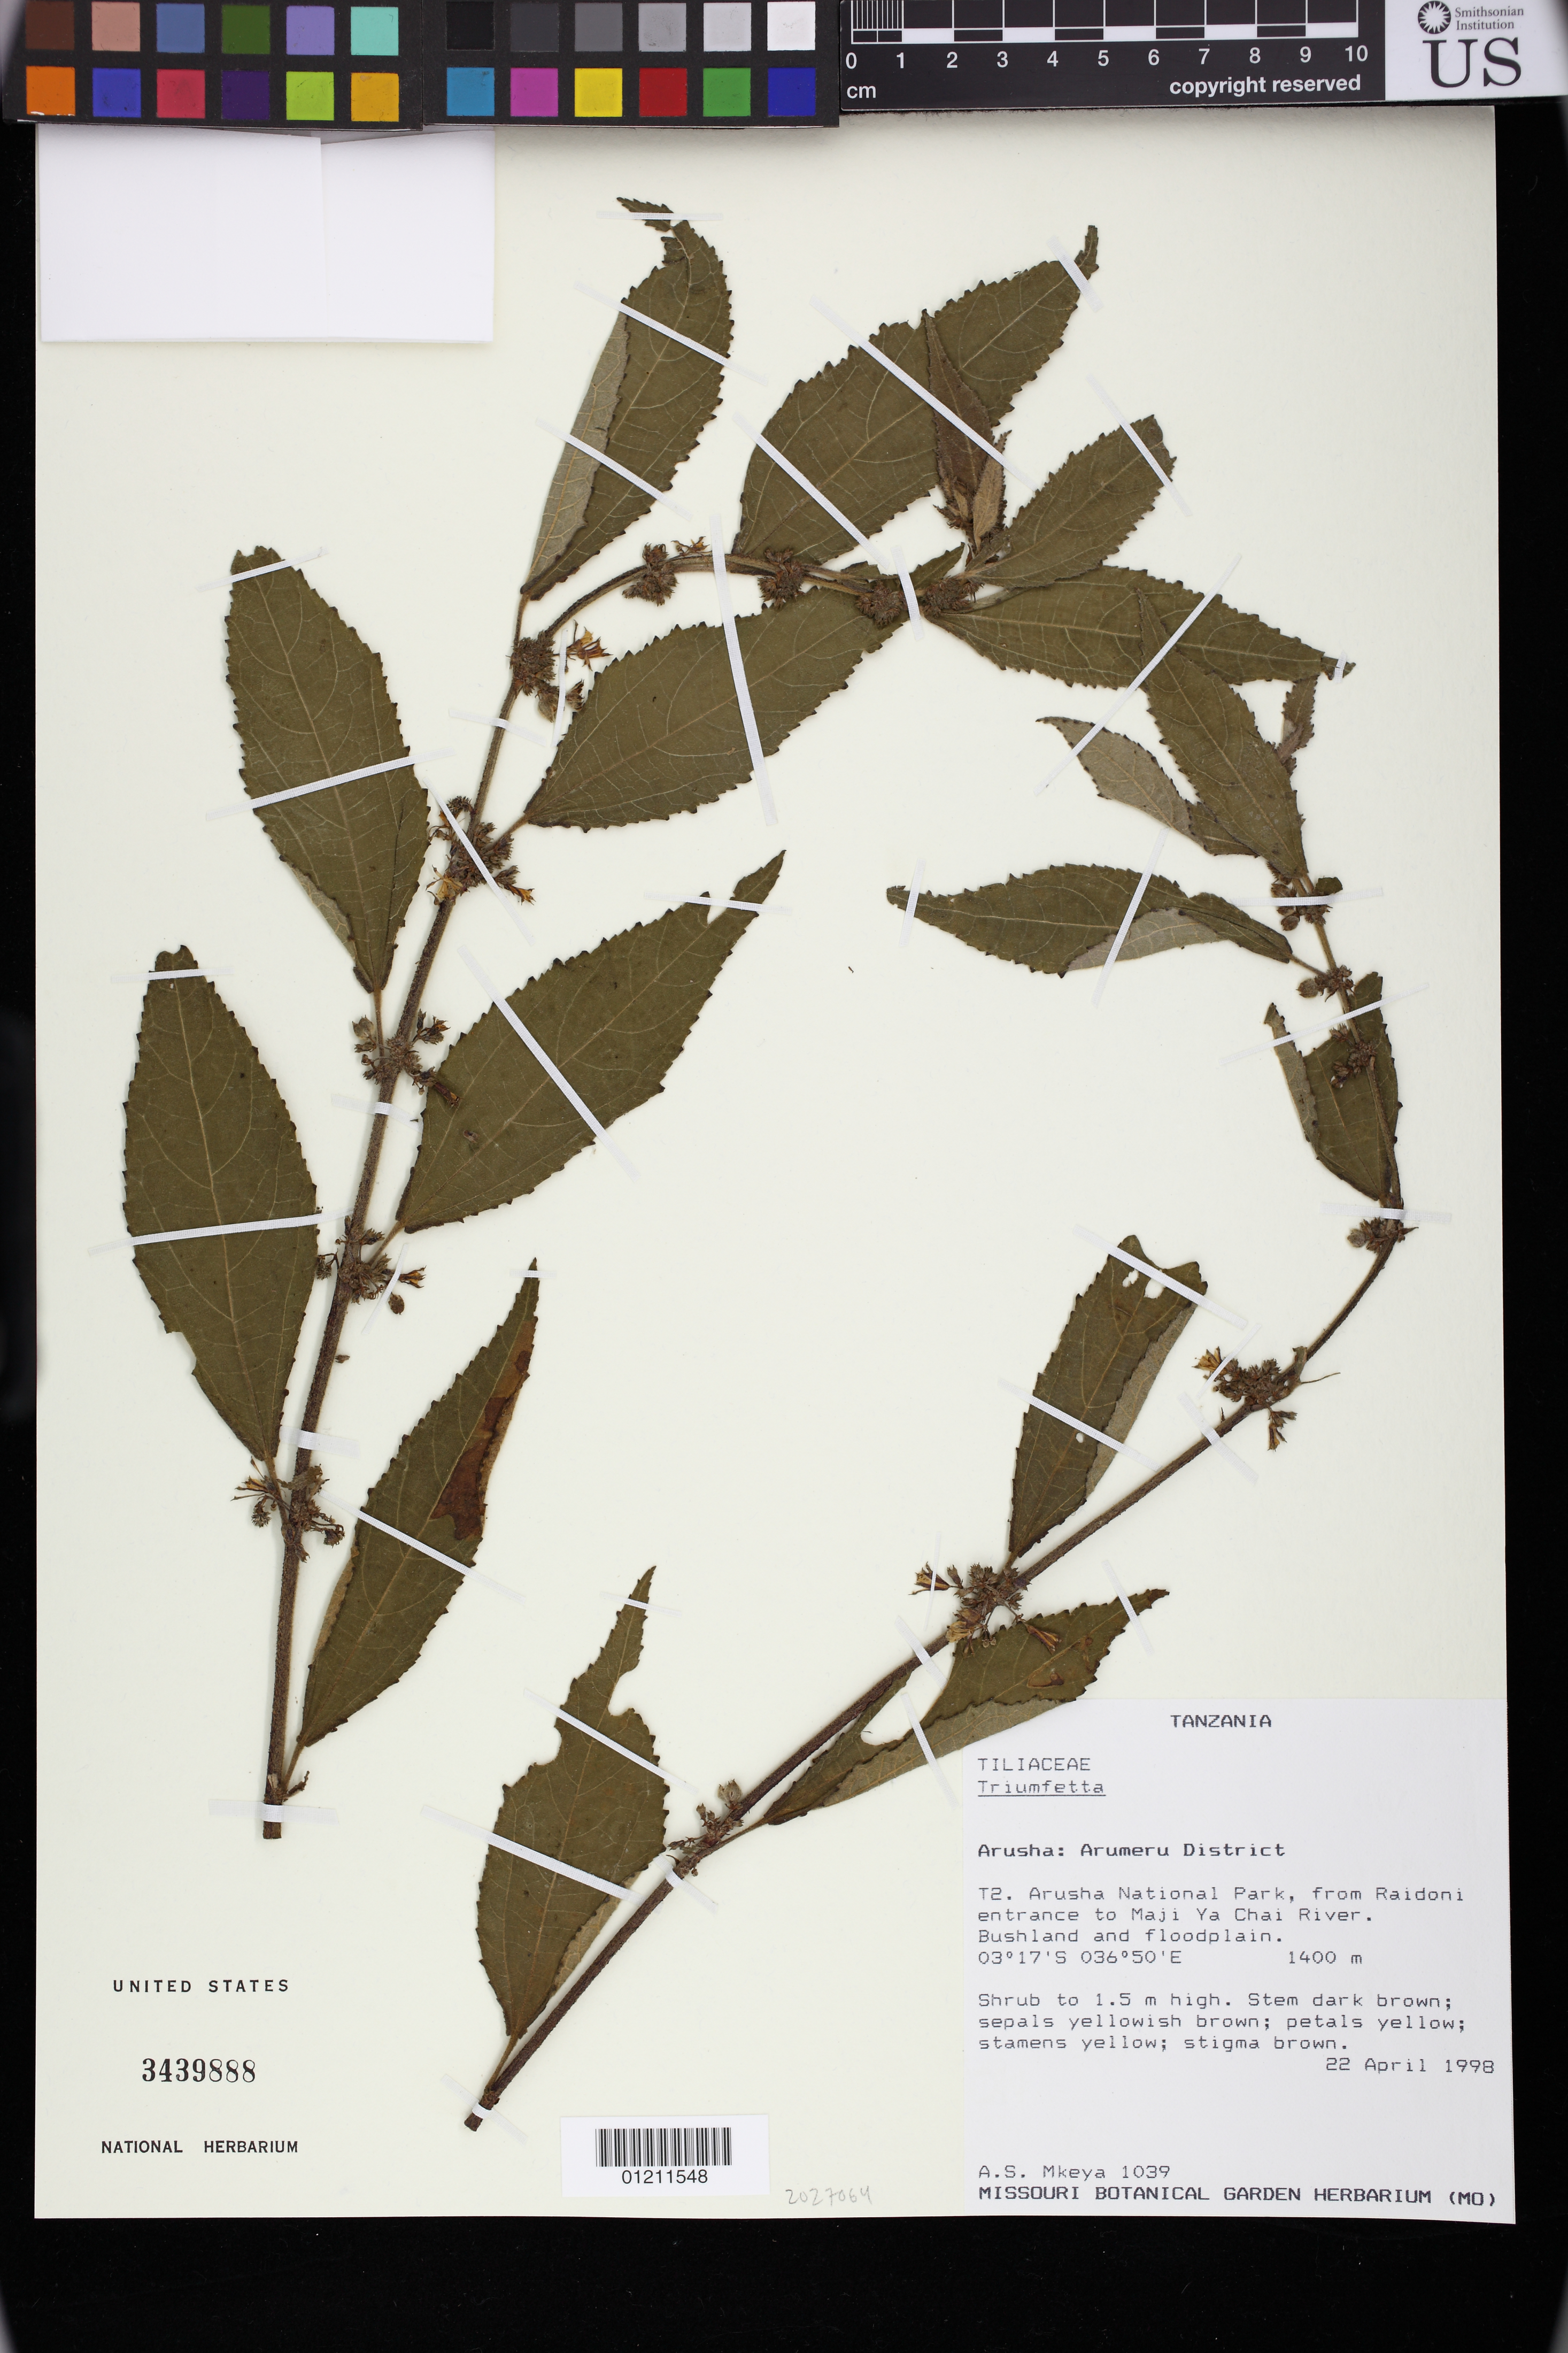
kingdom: Plantae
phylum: Tracheophyta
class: Magnoliopsida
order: Malvales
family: Malvaceae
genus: Triumfetta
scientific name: Triumfetta sp.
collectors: A. Mkeya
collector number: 1039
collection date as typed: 22 Apr 1998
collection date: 1998-04-22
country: Tanzania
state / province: Arusha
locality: Arusha: Arumeru District. T2. Arusha National Park, from Raidoni entrance to Maji Ya Chai River. Bushland and floodplain.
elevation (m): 1400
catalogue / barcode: US 3439888